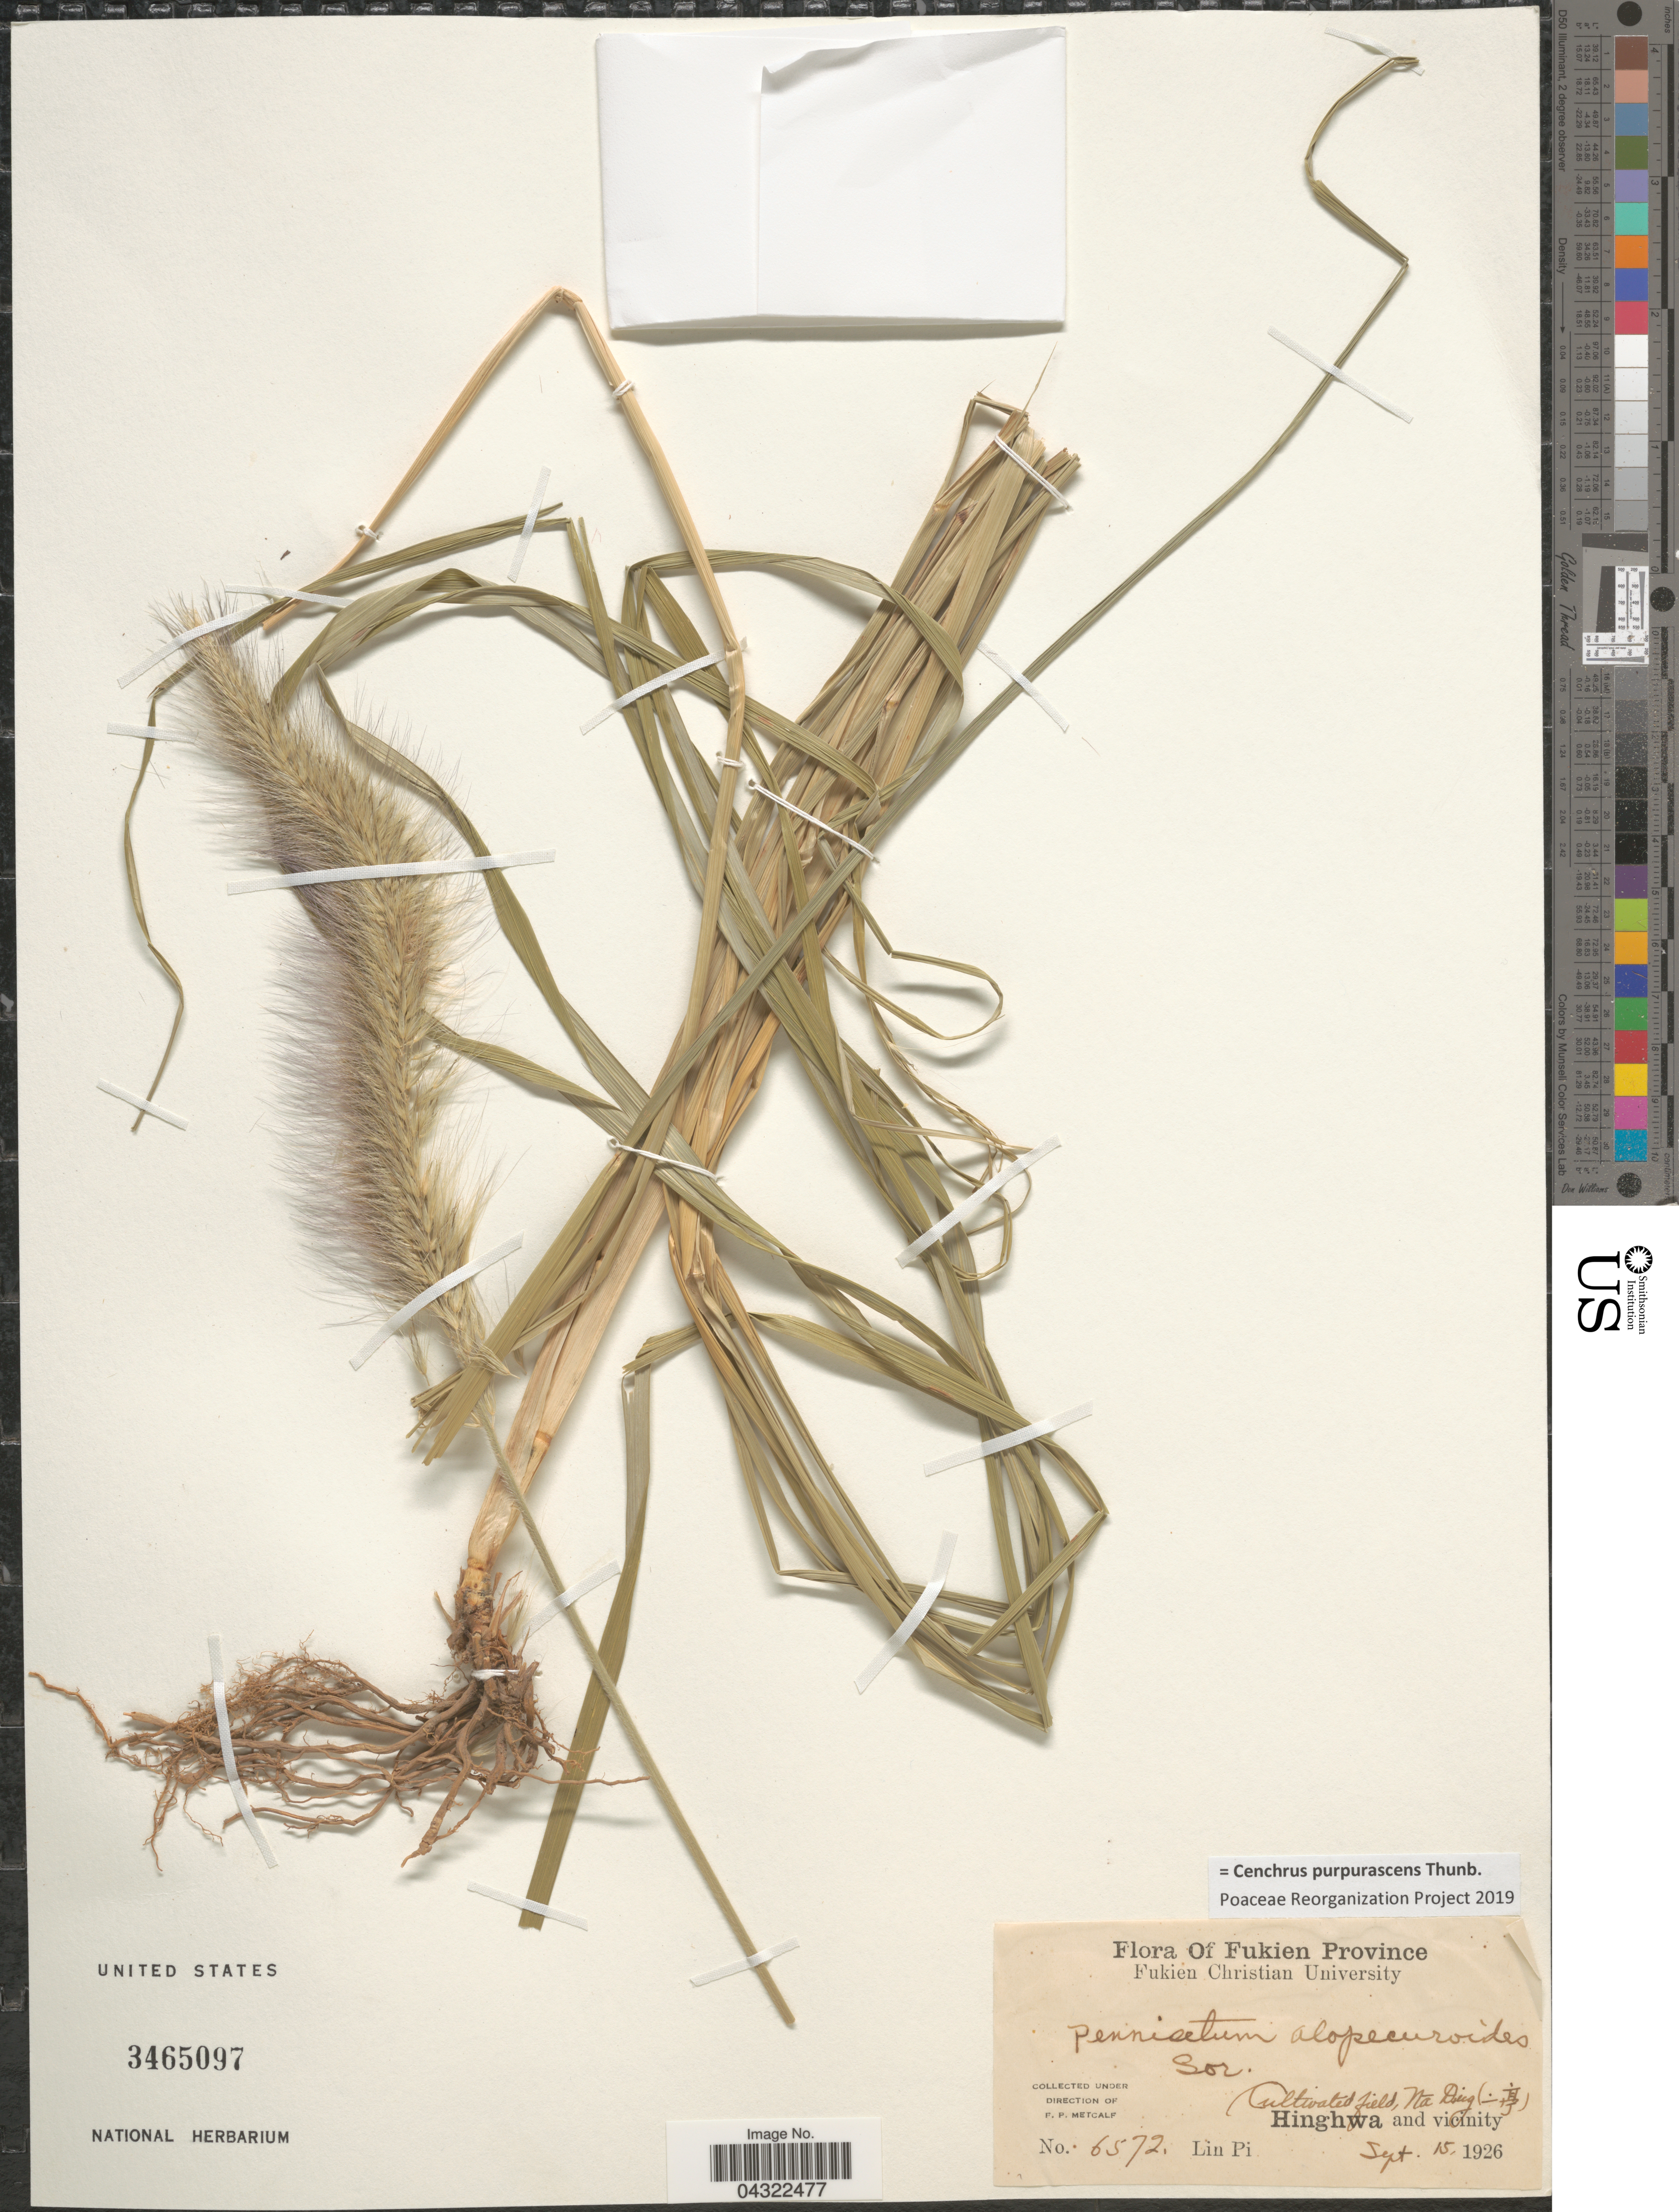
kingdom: Plantae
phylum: Tracheophyta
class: Liliopsida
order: Poales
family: Poaceae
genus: Cenchrus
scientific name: Cenchrus purpurascens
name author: Thunb.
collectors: L. Pi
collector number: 6572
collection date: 1926-09-15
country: China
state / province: Fujian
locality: Fukien Province. Cultivated field, Na Ding (X). Hinghwa and vicinity.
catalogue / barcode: US 3465097